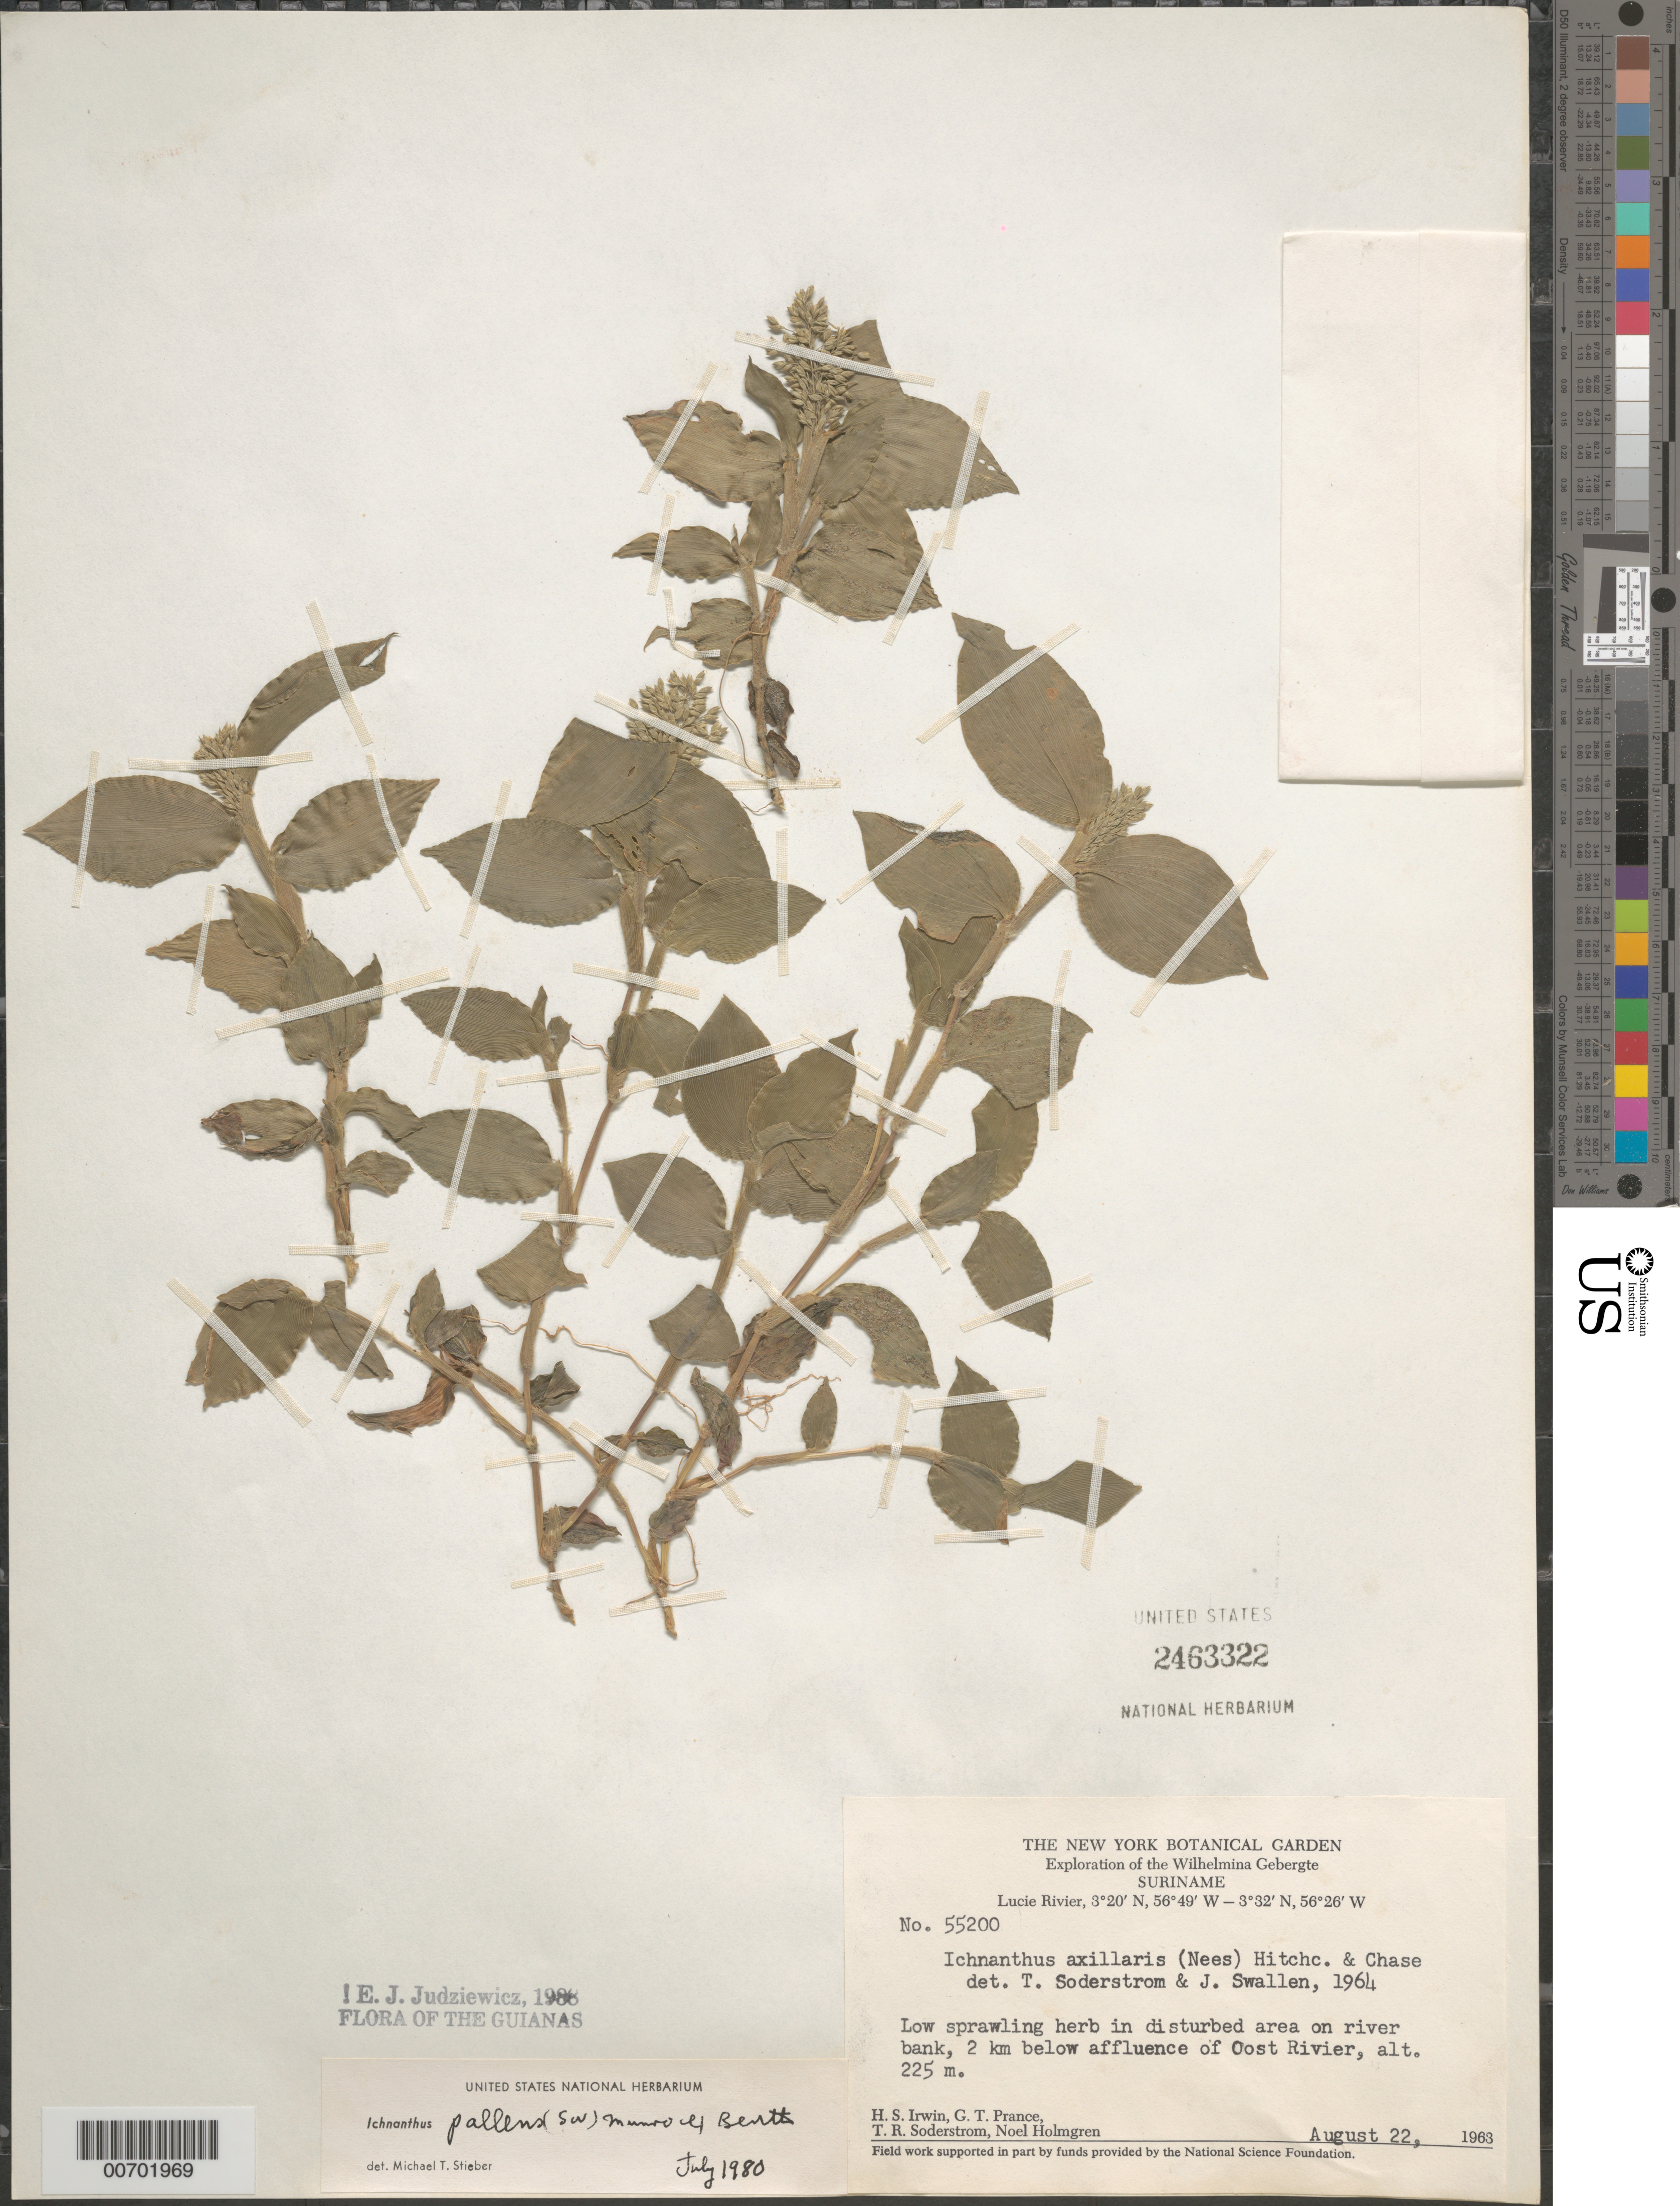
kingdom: Plantae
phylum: Tracheophyta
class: Liliopsida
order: Poales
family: Poaceae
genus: Ichnanthus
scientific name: Ichnanthus pallens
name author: (Sw.) Munro ex Benth.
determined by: Judziewicz, E. J.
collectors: H. Irwin, G. T. Prance, T. R. Soderstrom & N. H. Holmgren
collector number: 55200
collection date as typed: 22-Aug-63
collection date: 1963-08-22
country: Suriname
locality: Lucie R. ca 2 km below affluence of Oost R., Wilhelmina Gebergte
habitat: Disturbed area on river bank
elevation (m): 225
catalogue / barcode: US 2463322